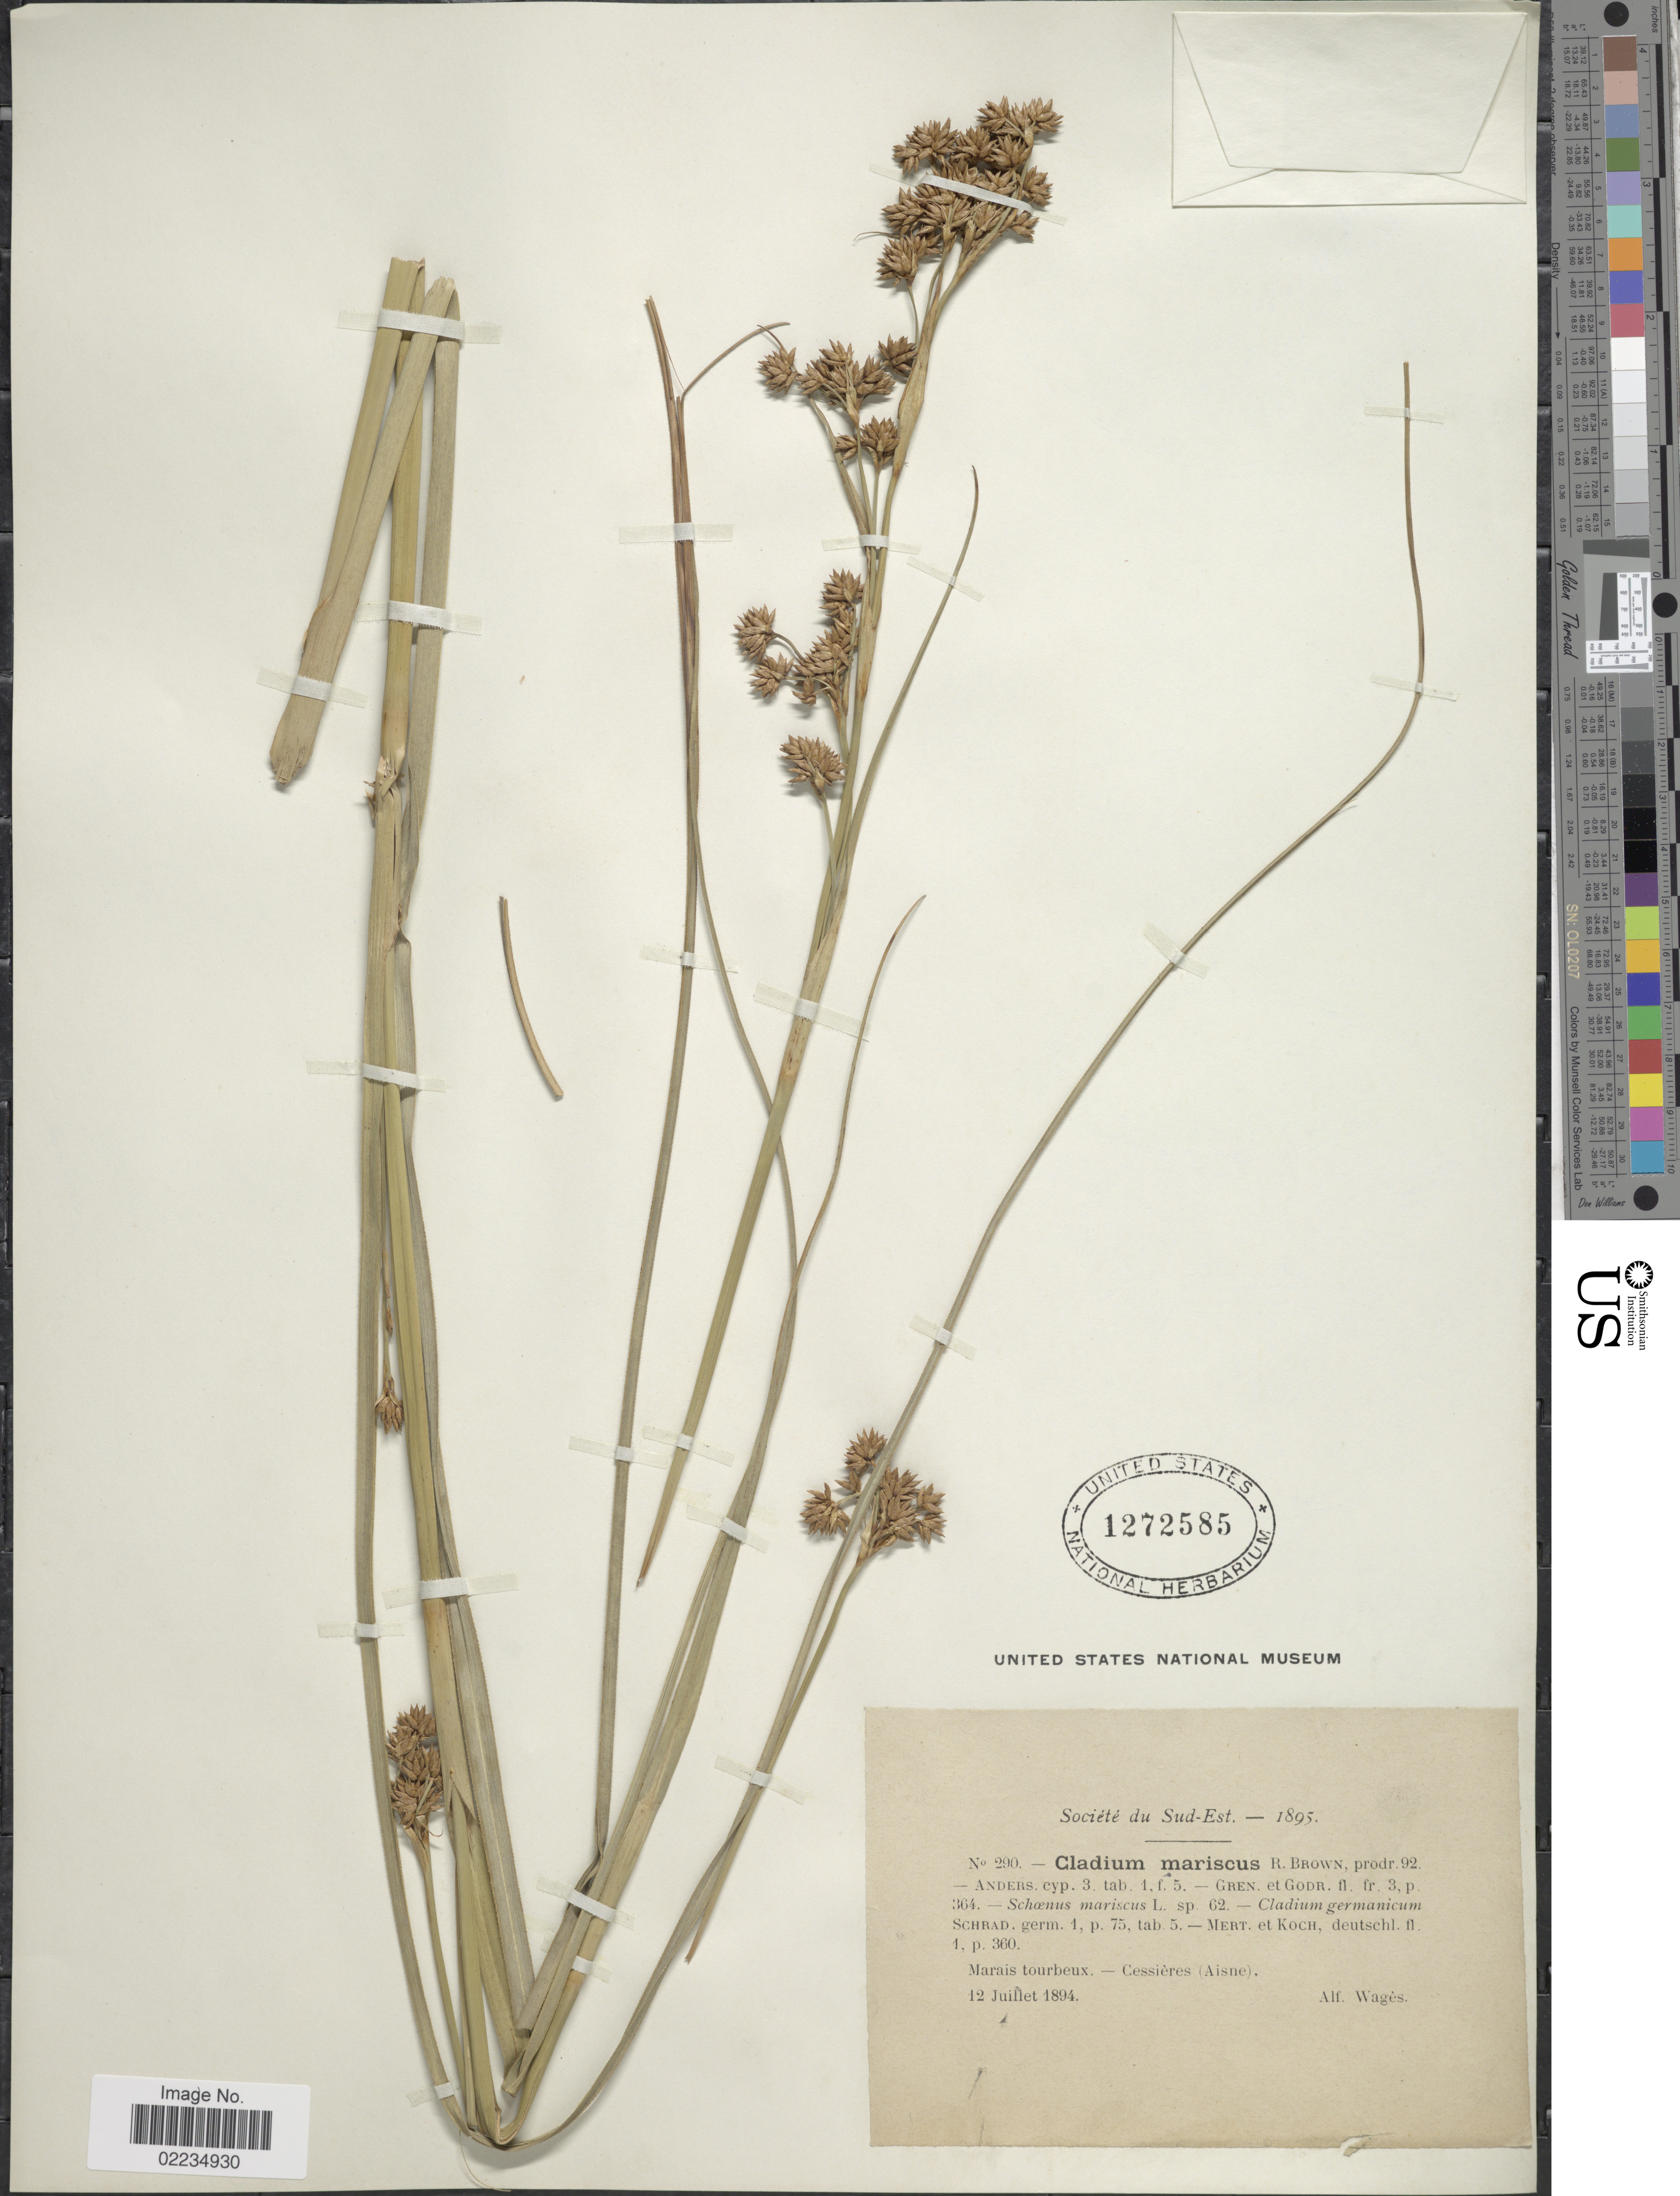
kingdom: Plantae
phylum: Tracheophyta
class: Liliopsida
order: Poales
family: Cyperaceae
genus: Cladium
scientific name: Cladium mariscus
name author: (L.) Pohl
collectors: A. Wages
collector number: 290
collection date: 1894-07-12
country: France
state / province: Hauts-de-France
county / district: Aisne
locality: Societe di Sud-Est, Marais tourbeuz, Cessieres (Aisne)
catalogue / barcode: US 1272585